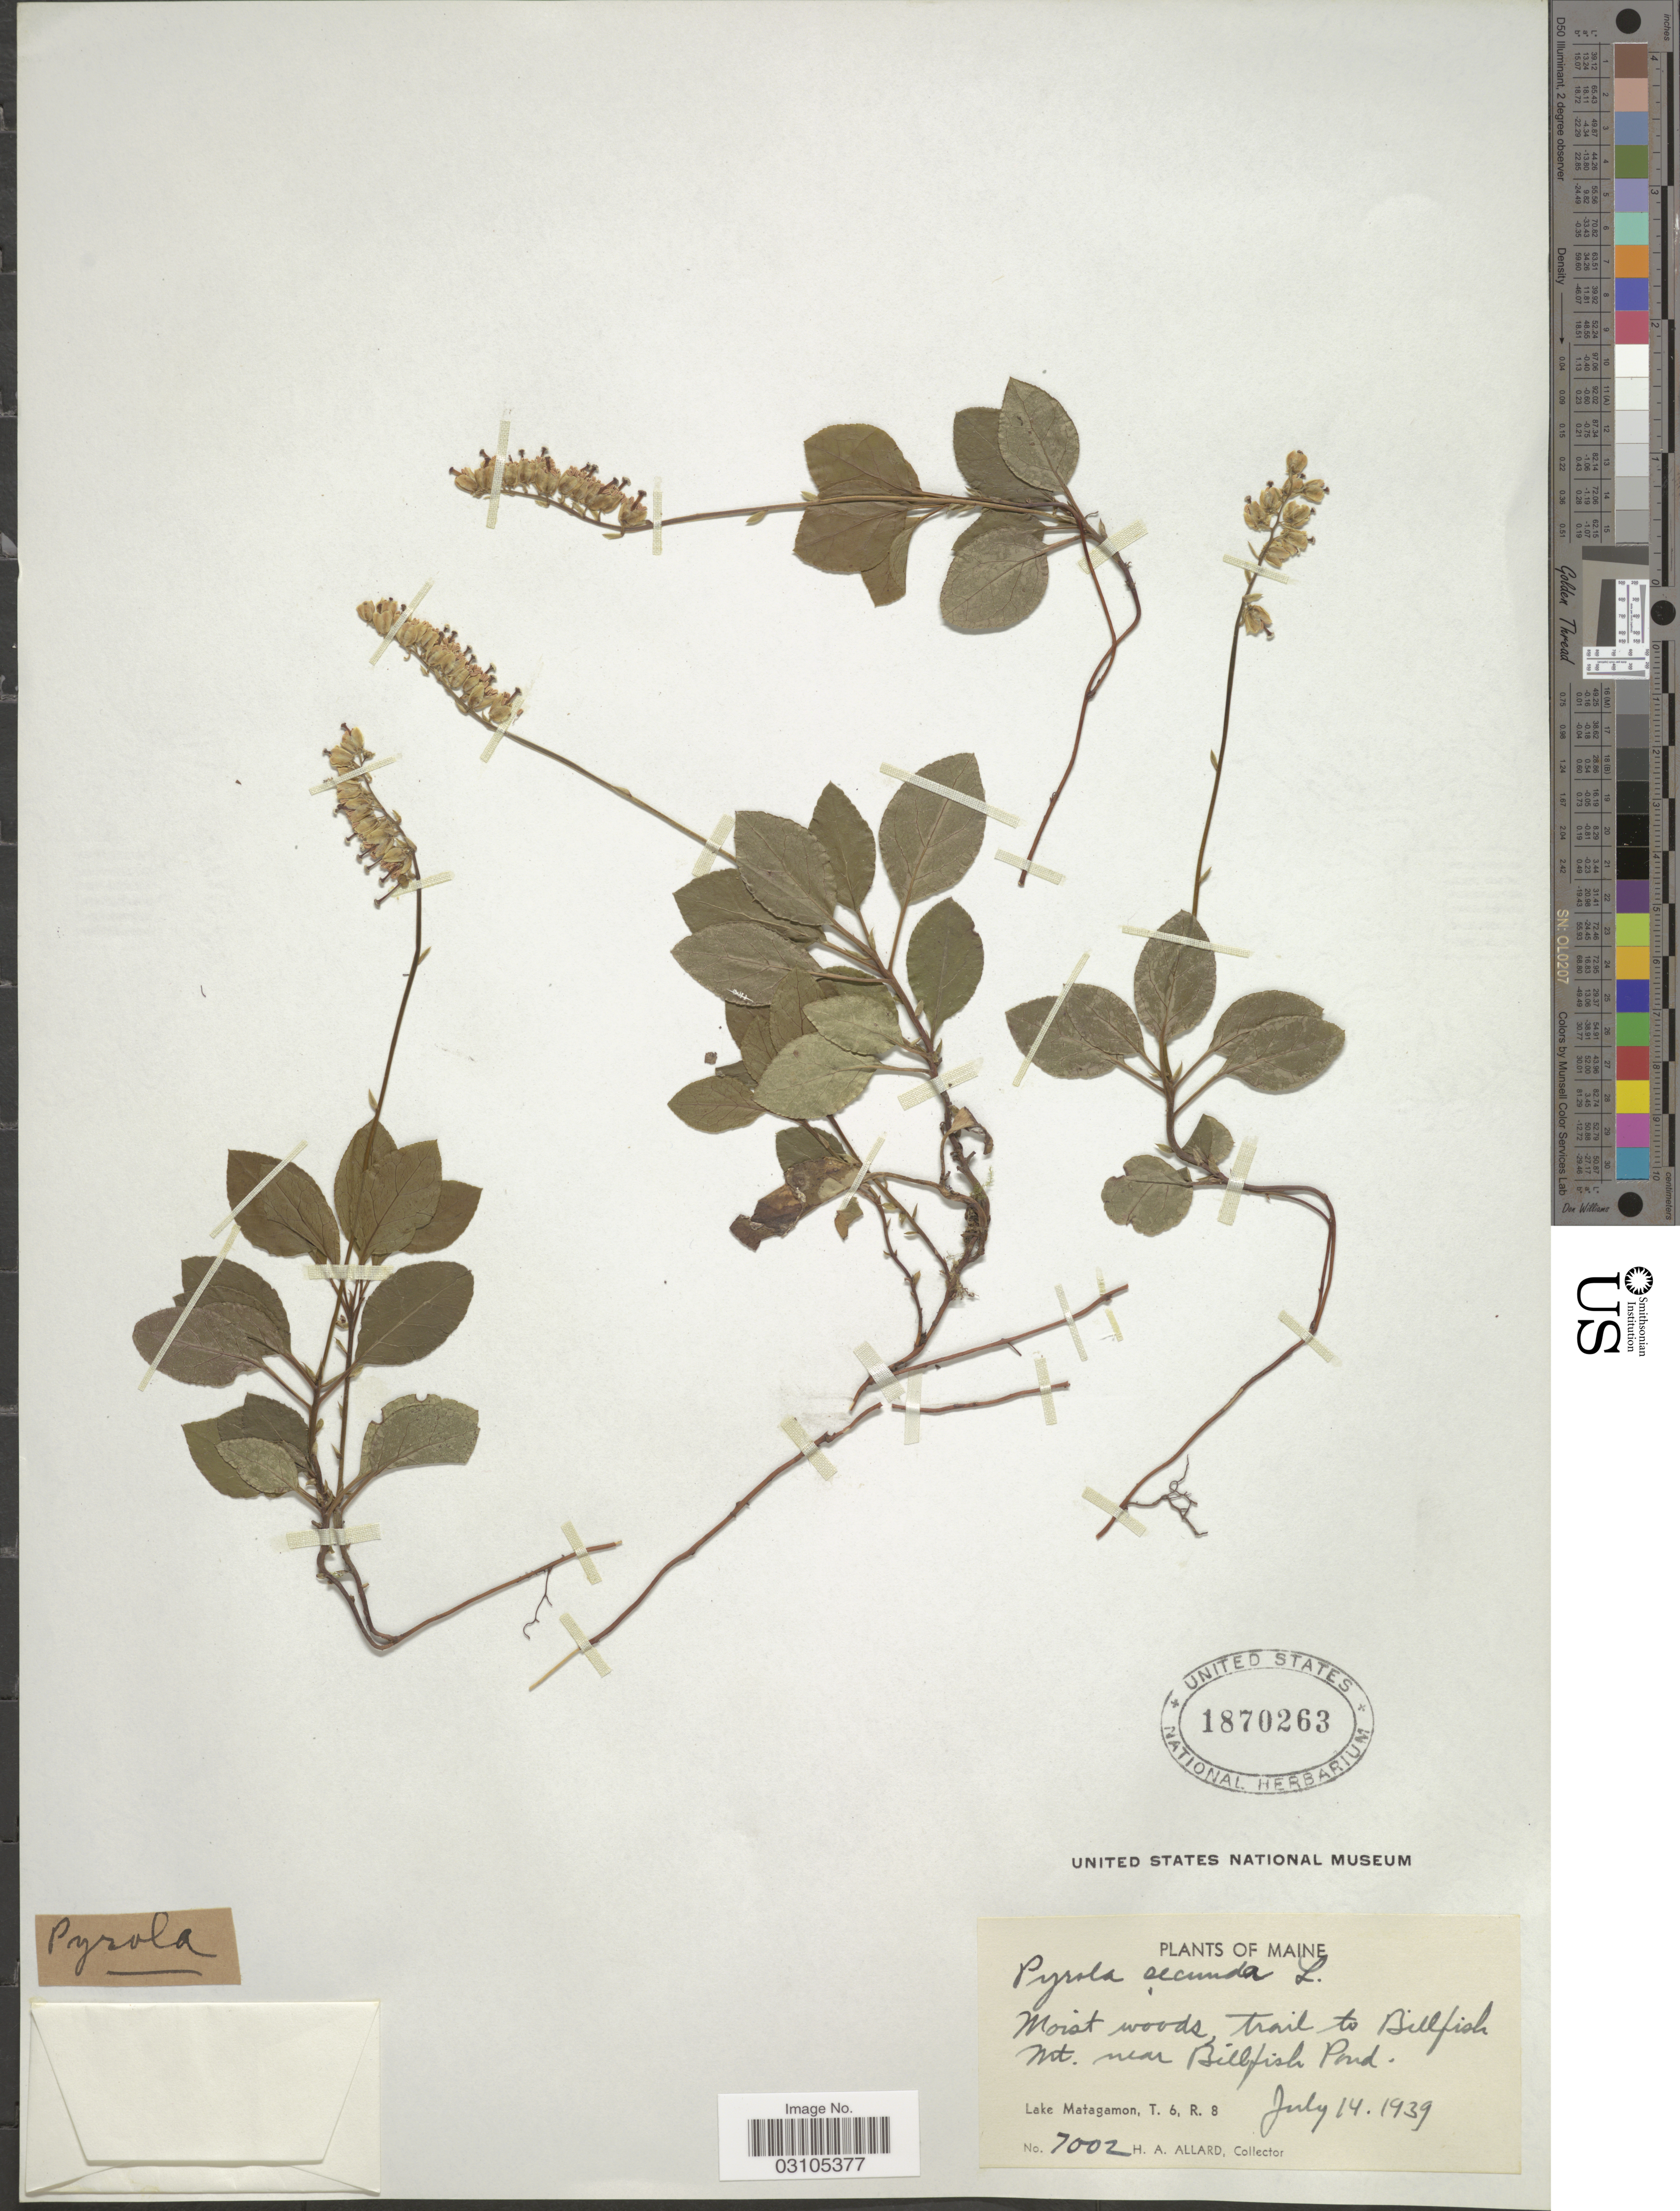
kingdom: Plantae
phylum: Tracheophyta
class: Magnoliopsida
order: Ericales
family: Ericaceae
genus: Orthilia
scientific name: Orthilia secunda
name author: (L.) House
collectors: H. A. Allard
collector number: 7002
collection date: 1939-07-14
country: United States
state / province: Maine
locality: Trail to Billfish Mt. near Billfish Pond. Lake Matagamon, T. 6, R. 8.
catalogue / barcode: US 1870263